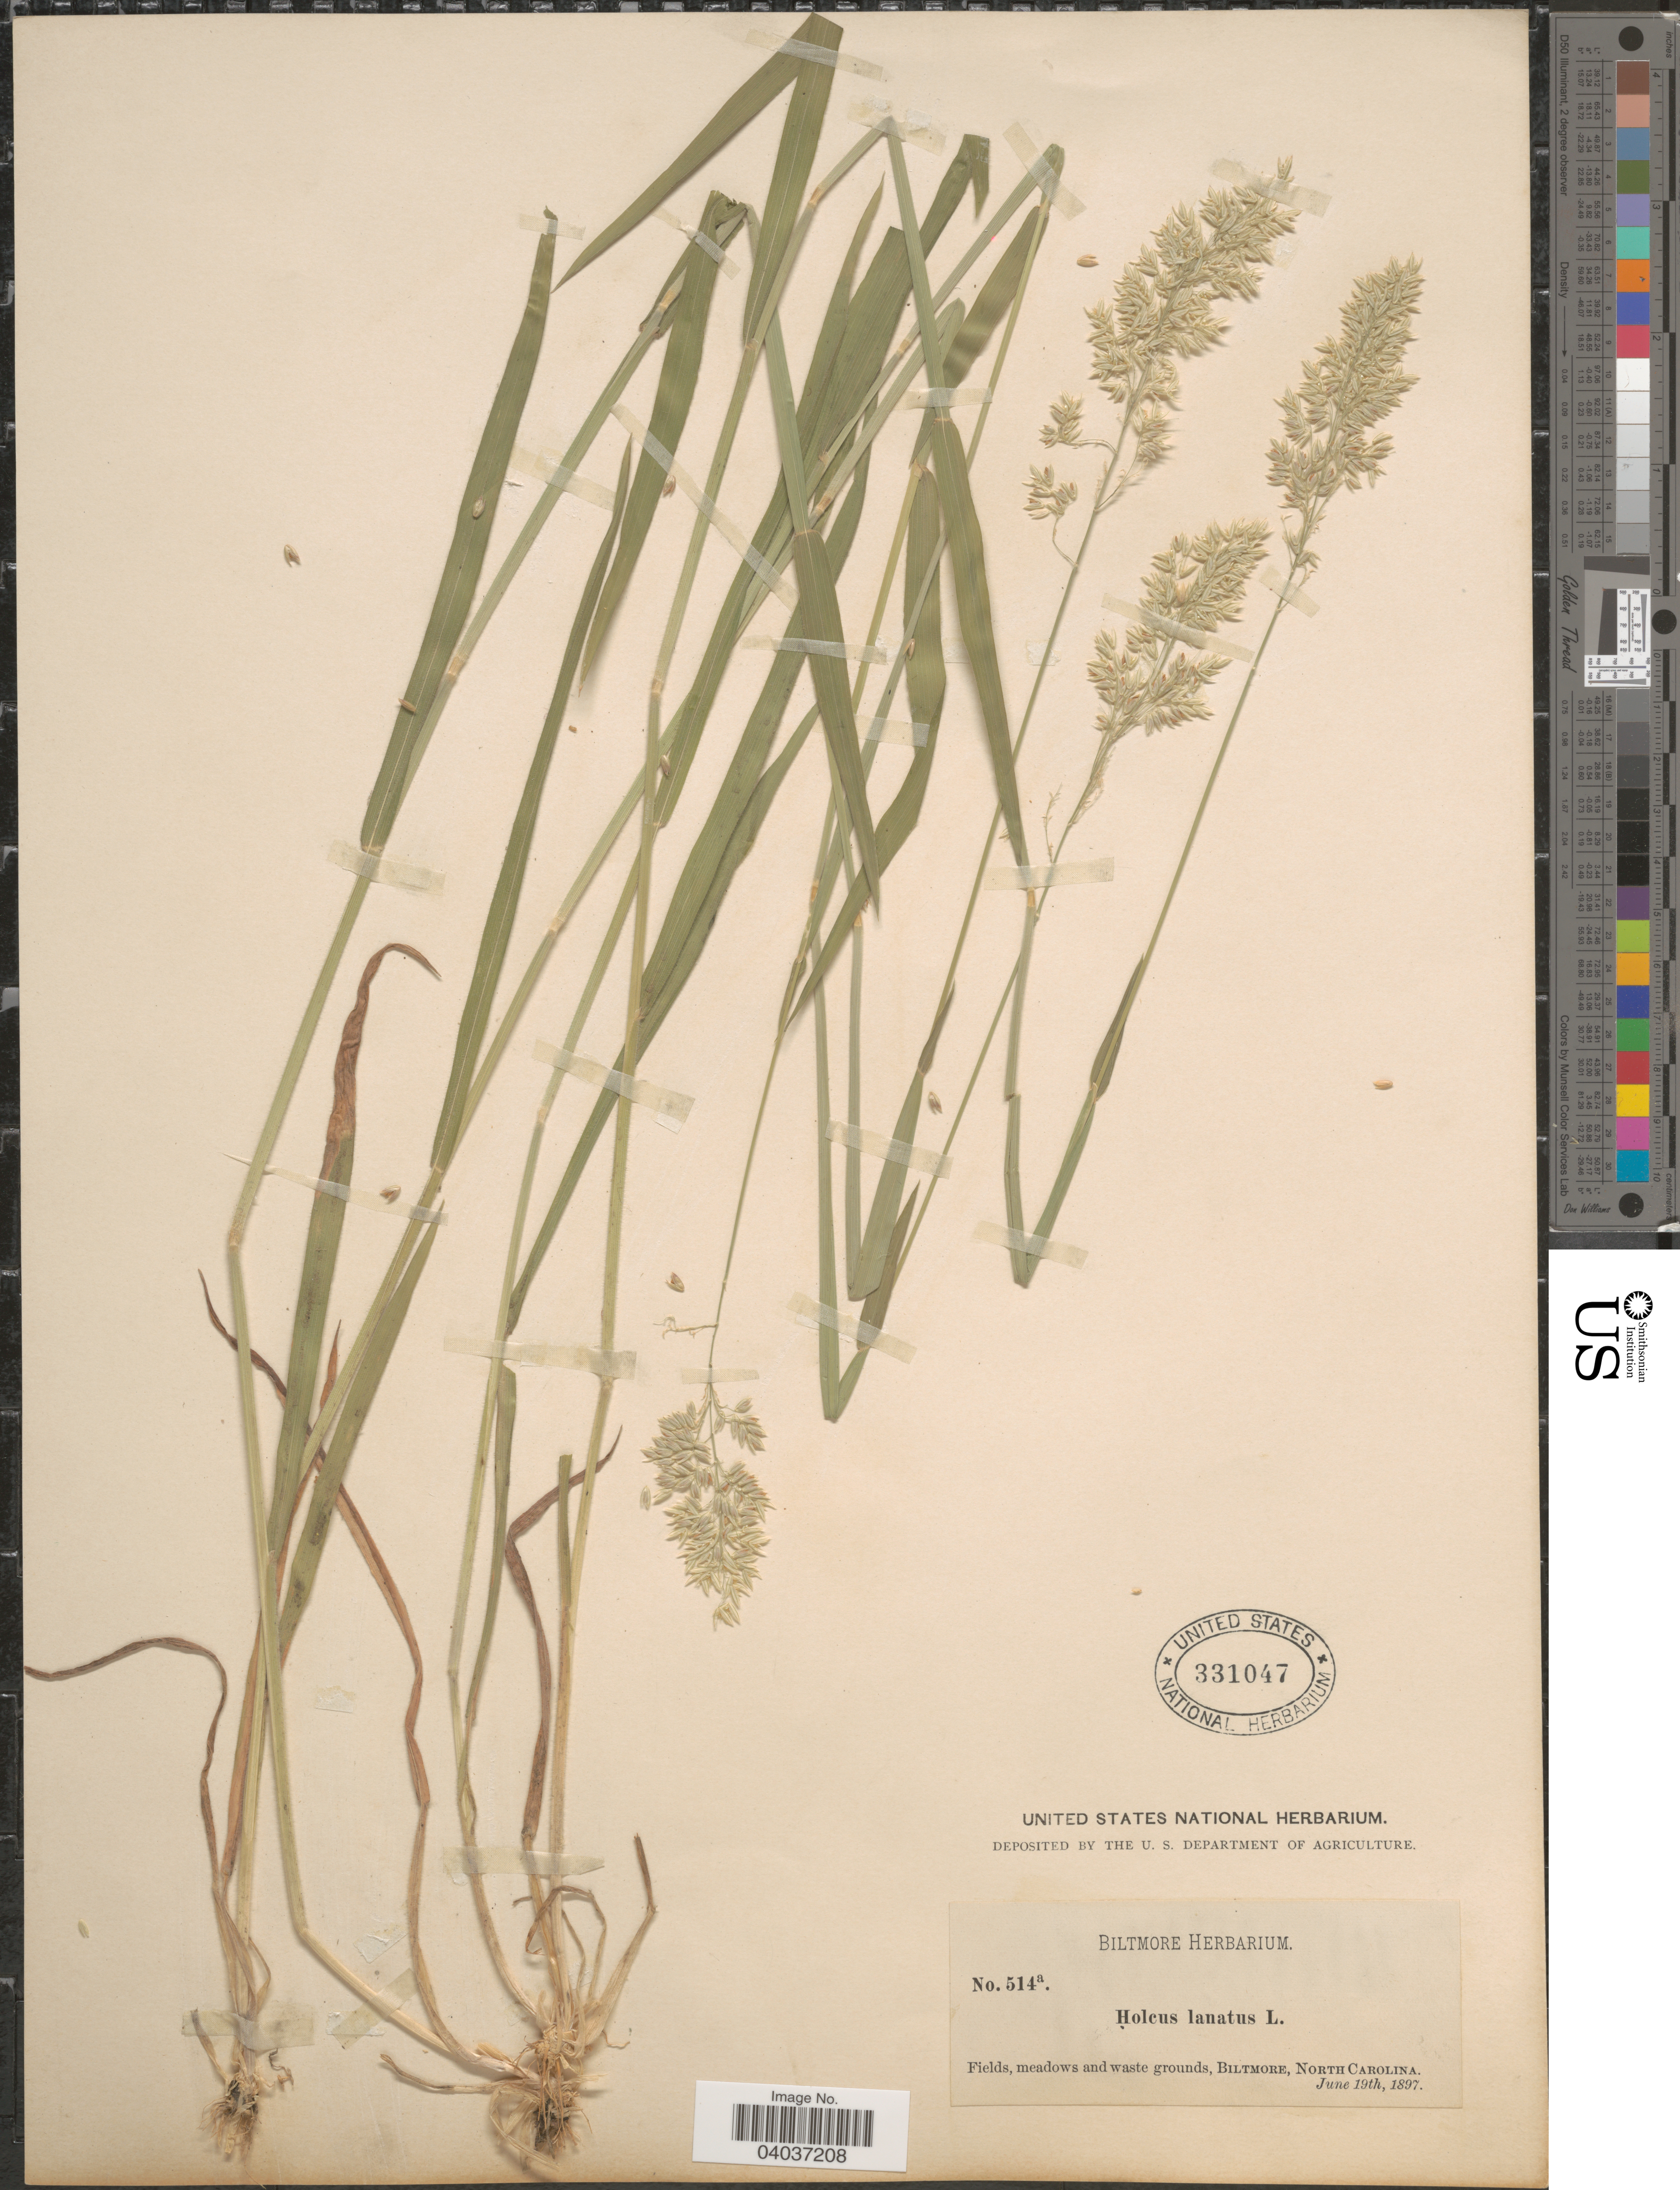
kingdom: Plantae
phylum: Tracheophyta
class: Liliopsida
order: Poales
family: Poaceae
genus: Holcus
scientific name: Holcus lanatus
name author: L.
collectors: ex herb. Biltmore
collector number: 514a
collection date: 1897-06-19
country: United States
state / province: North Carolina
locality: Biltmore.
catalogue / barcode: US 331047